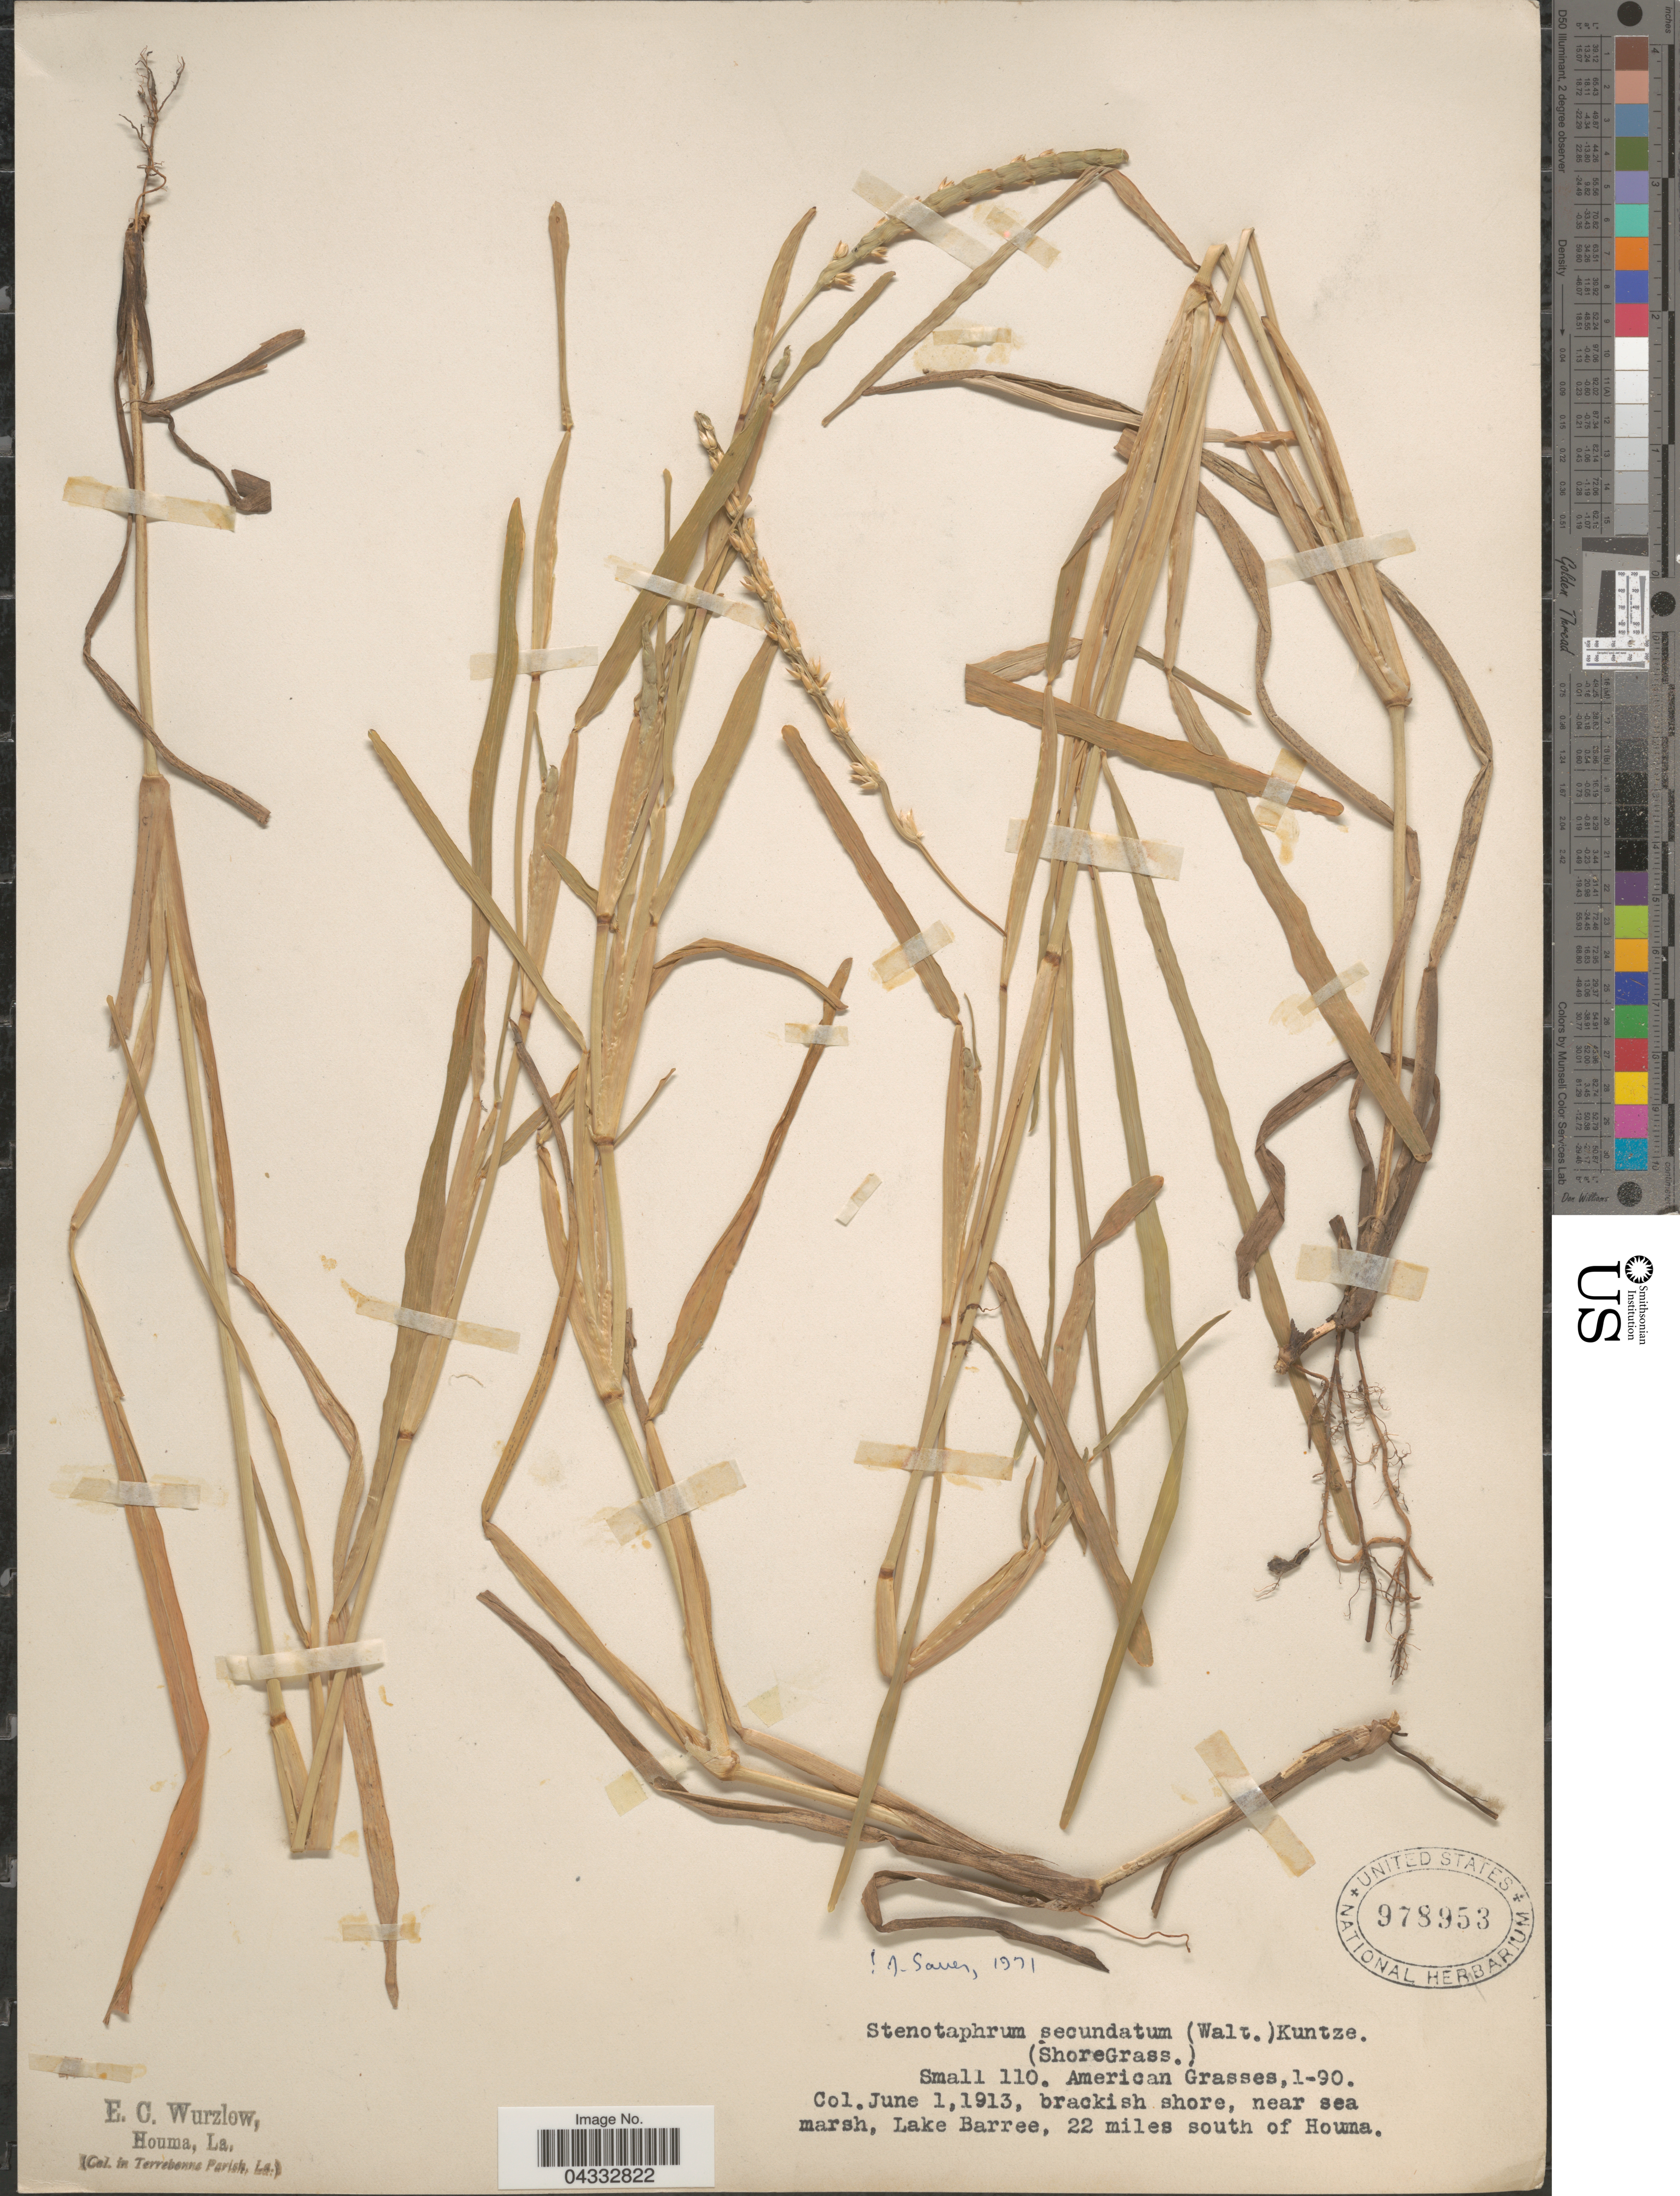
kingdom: Plantae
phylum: Tracheophyta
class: Liliopsida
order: Poales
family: Poaceae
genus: Stenotaphrum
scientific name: Stenotaphrum secundatum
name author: (Walter) Kuntze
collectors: E. Wurzlow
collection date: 1913-06-01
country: United States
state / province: Louisiana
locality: Lake Barree, 22 miles south of Houma.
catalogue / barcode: US 978953